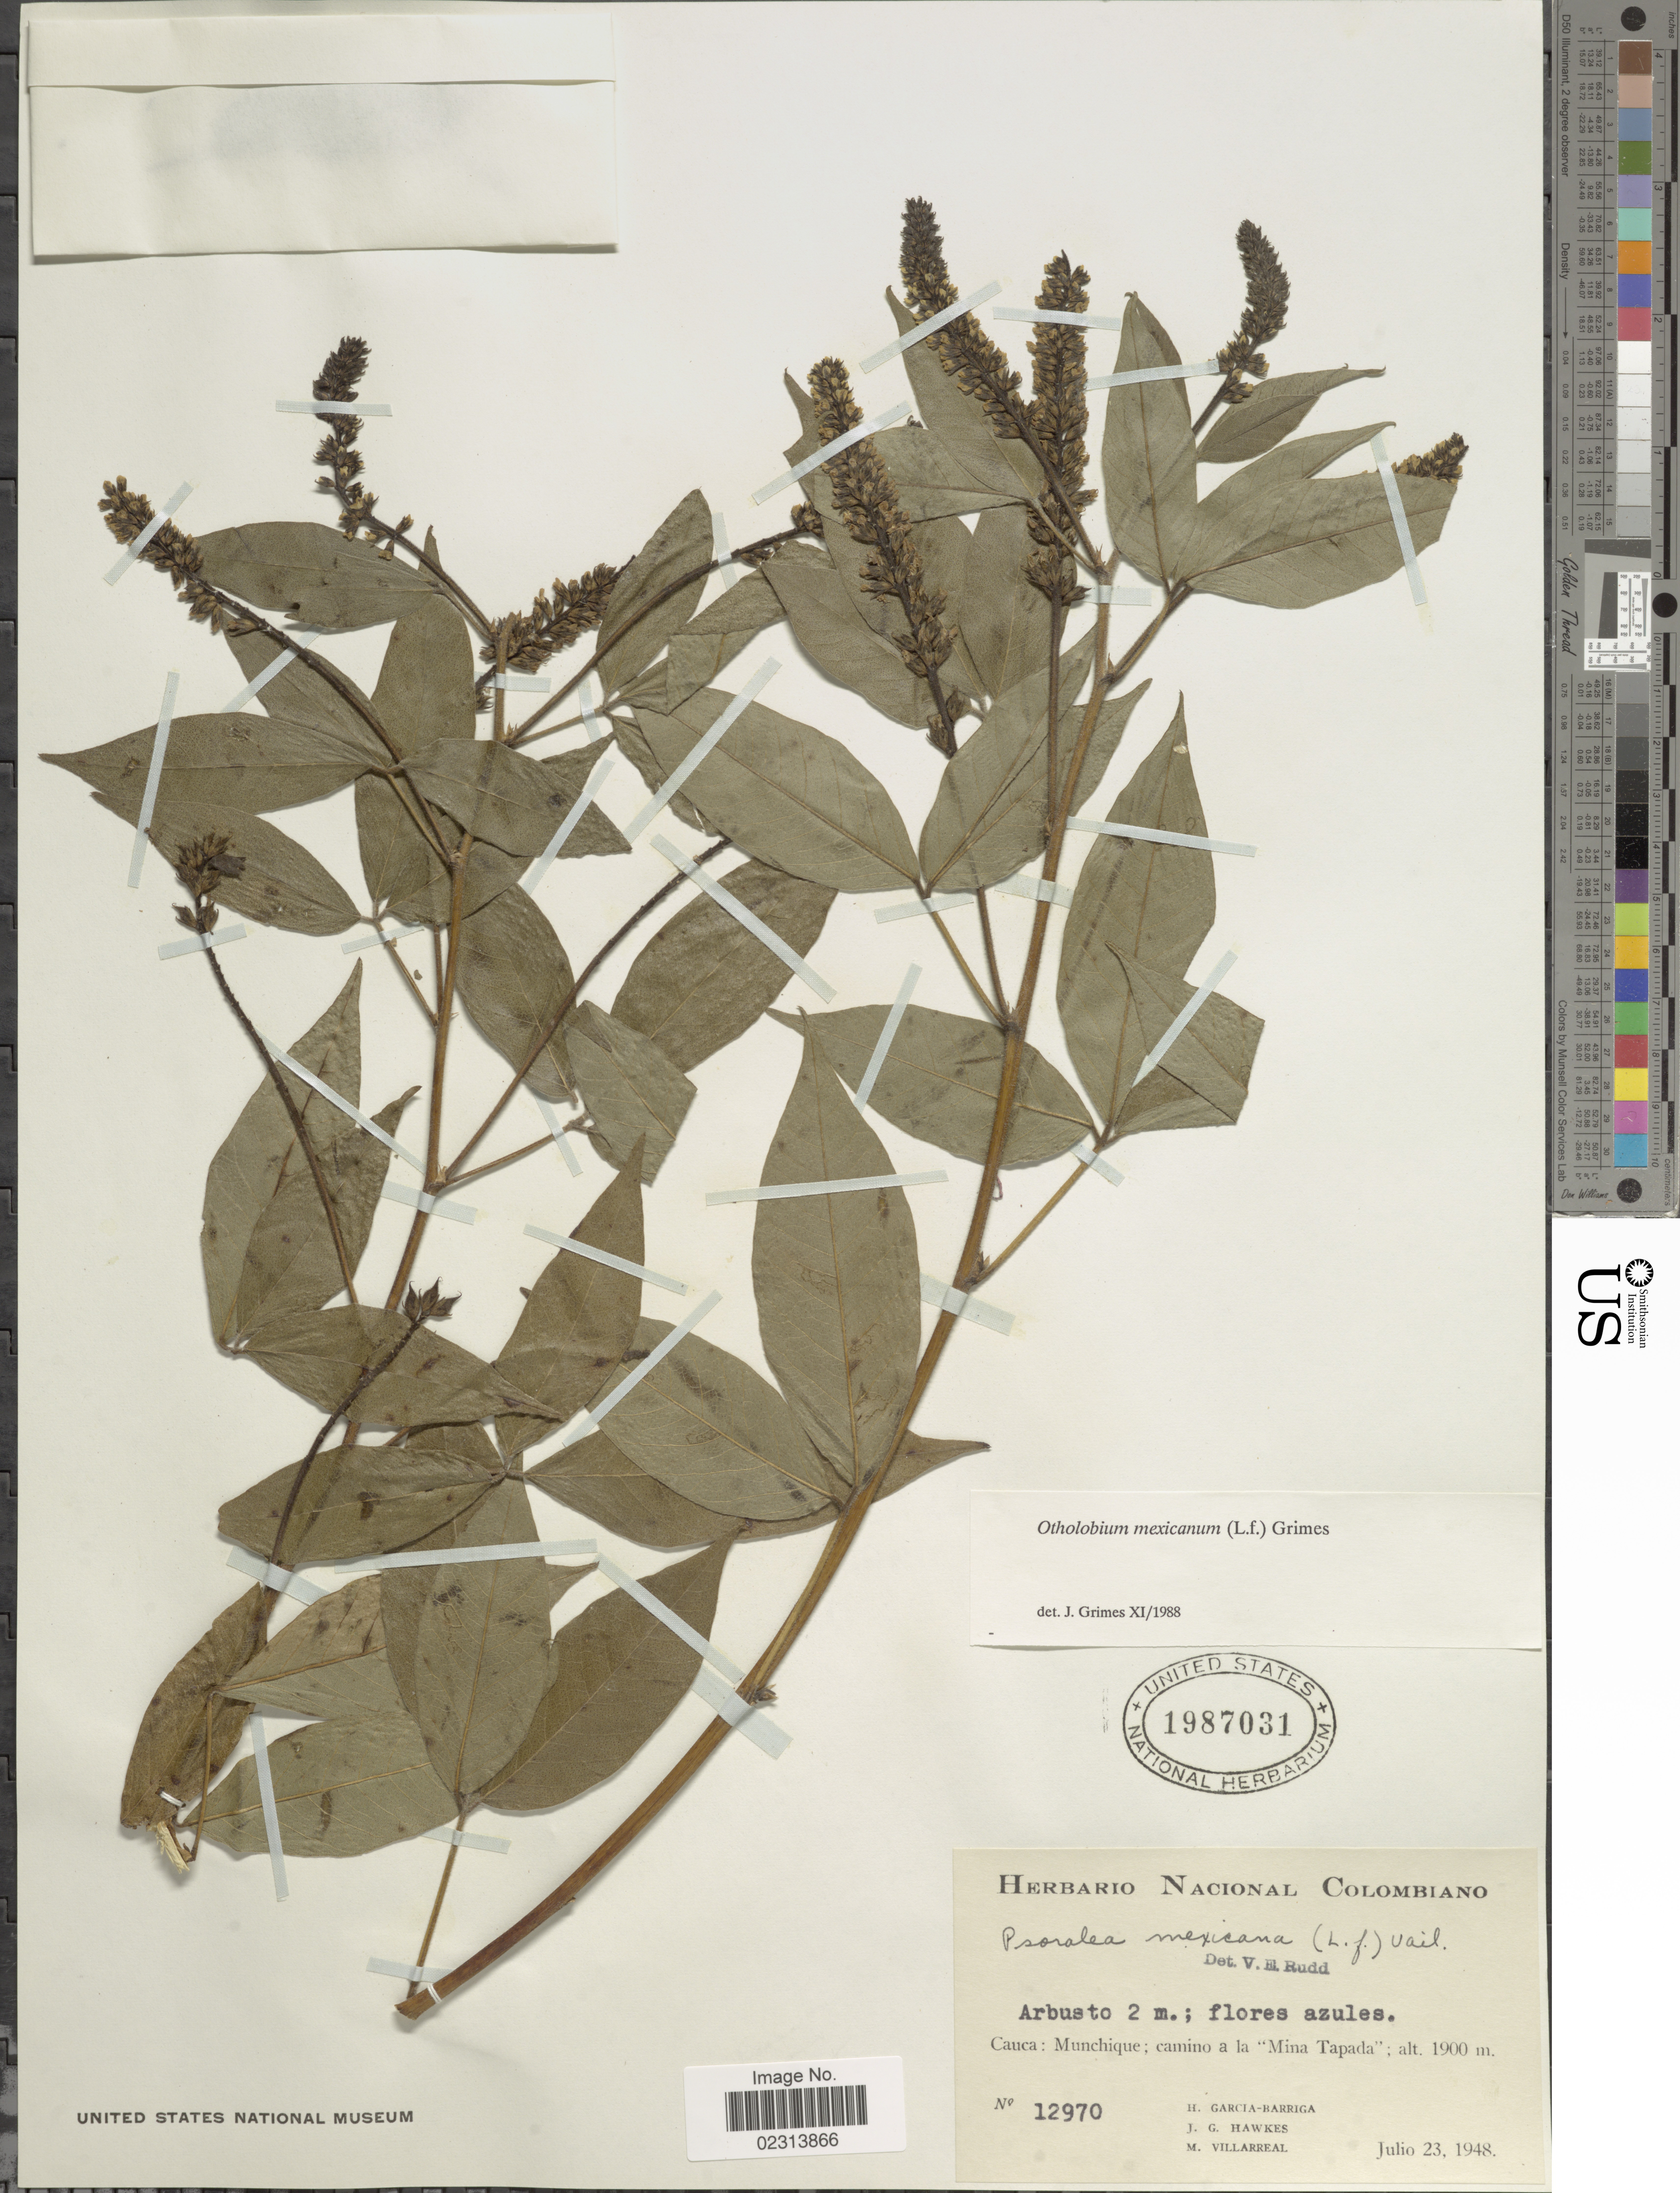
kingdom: Plantae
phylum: Tracheophyta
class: Magnoliopsida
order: Fabales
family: Fabaceae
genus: Otholobium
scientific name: Otholobium mexicanum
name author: (L. f.) J.W. Grimes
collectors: H. García Barriga, J. Hawkes & M. Villareal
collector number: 12970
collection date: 1948-07-23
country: Colombia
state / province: Cauca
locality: Cauca: Munchique, camino a la Mina Tapada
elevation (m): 1900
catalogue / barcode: US 1987031